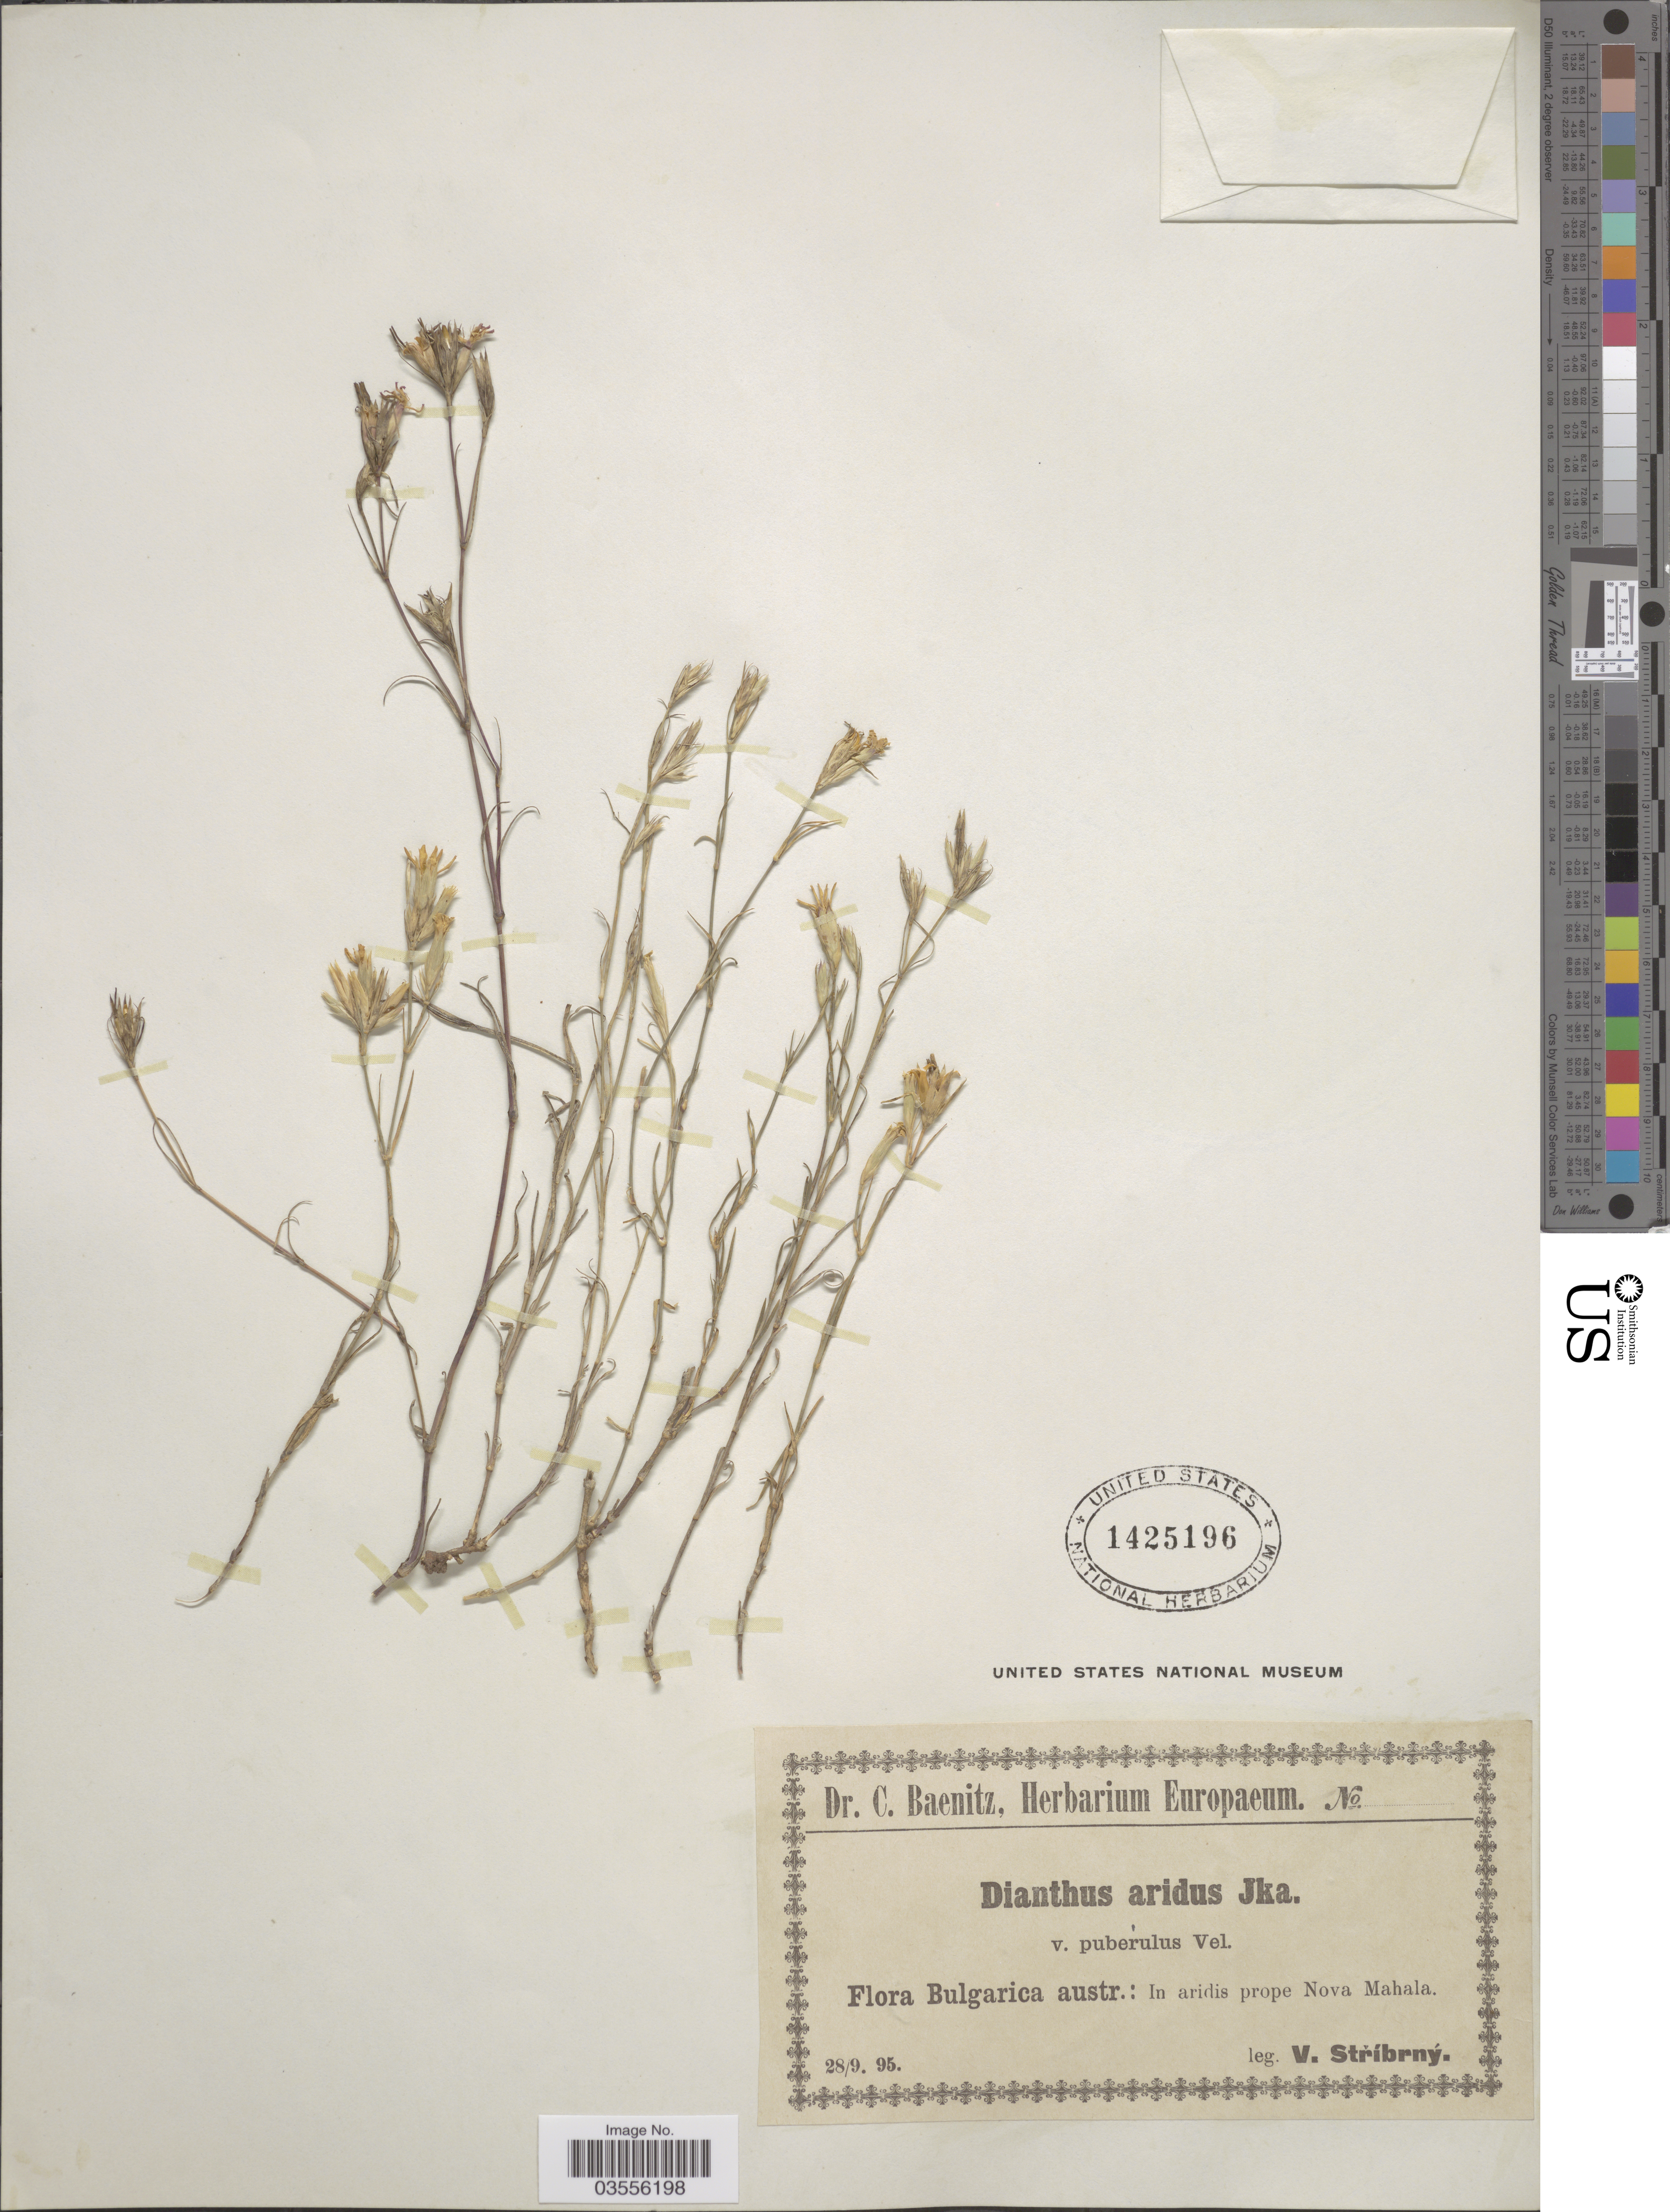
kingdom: Plantae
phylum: Tracheophyta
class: Magnoliopsida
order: Caryophyllales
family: Caryophyllaceae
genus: Dianthus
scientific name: Dianthus aridus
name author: Griseb. ex Janka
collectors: V. Stribrny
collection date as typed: Transcribed d/m/y: 28/9/95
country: Bulgaria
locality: Bulgarica austr.: in aridis prope Nova Mahala.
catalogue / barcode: US 1425196